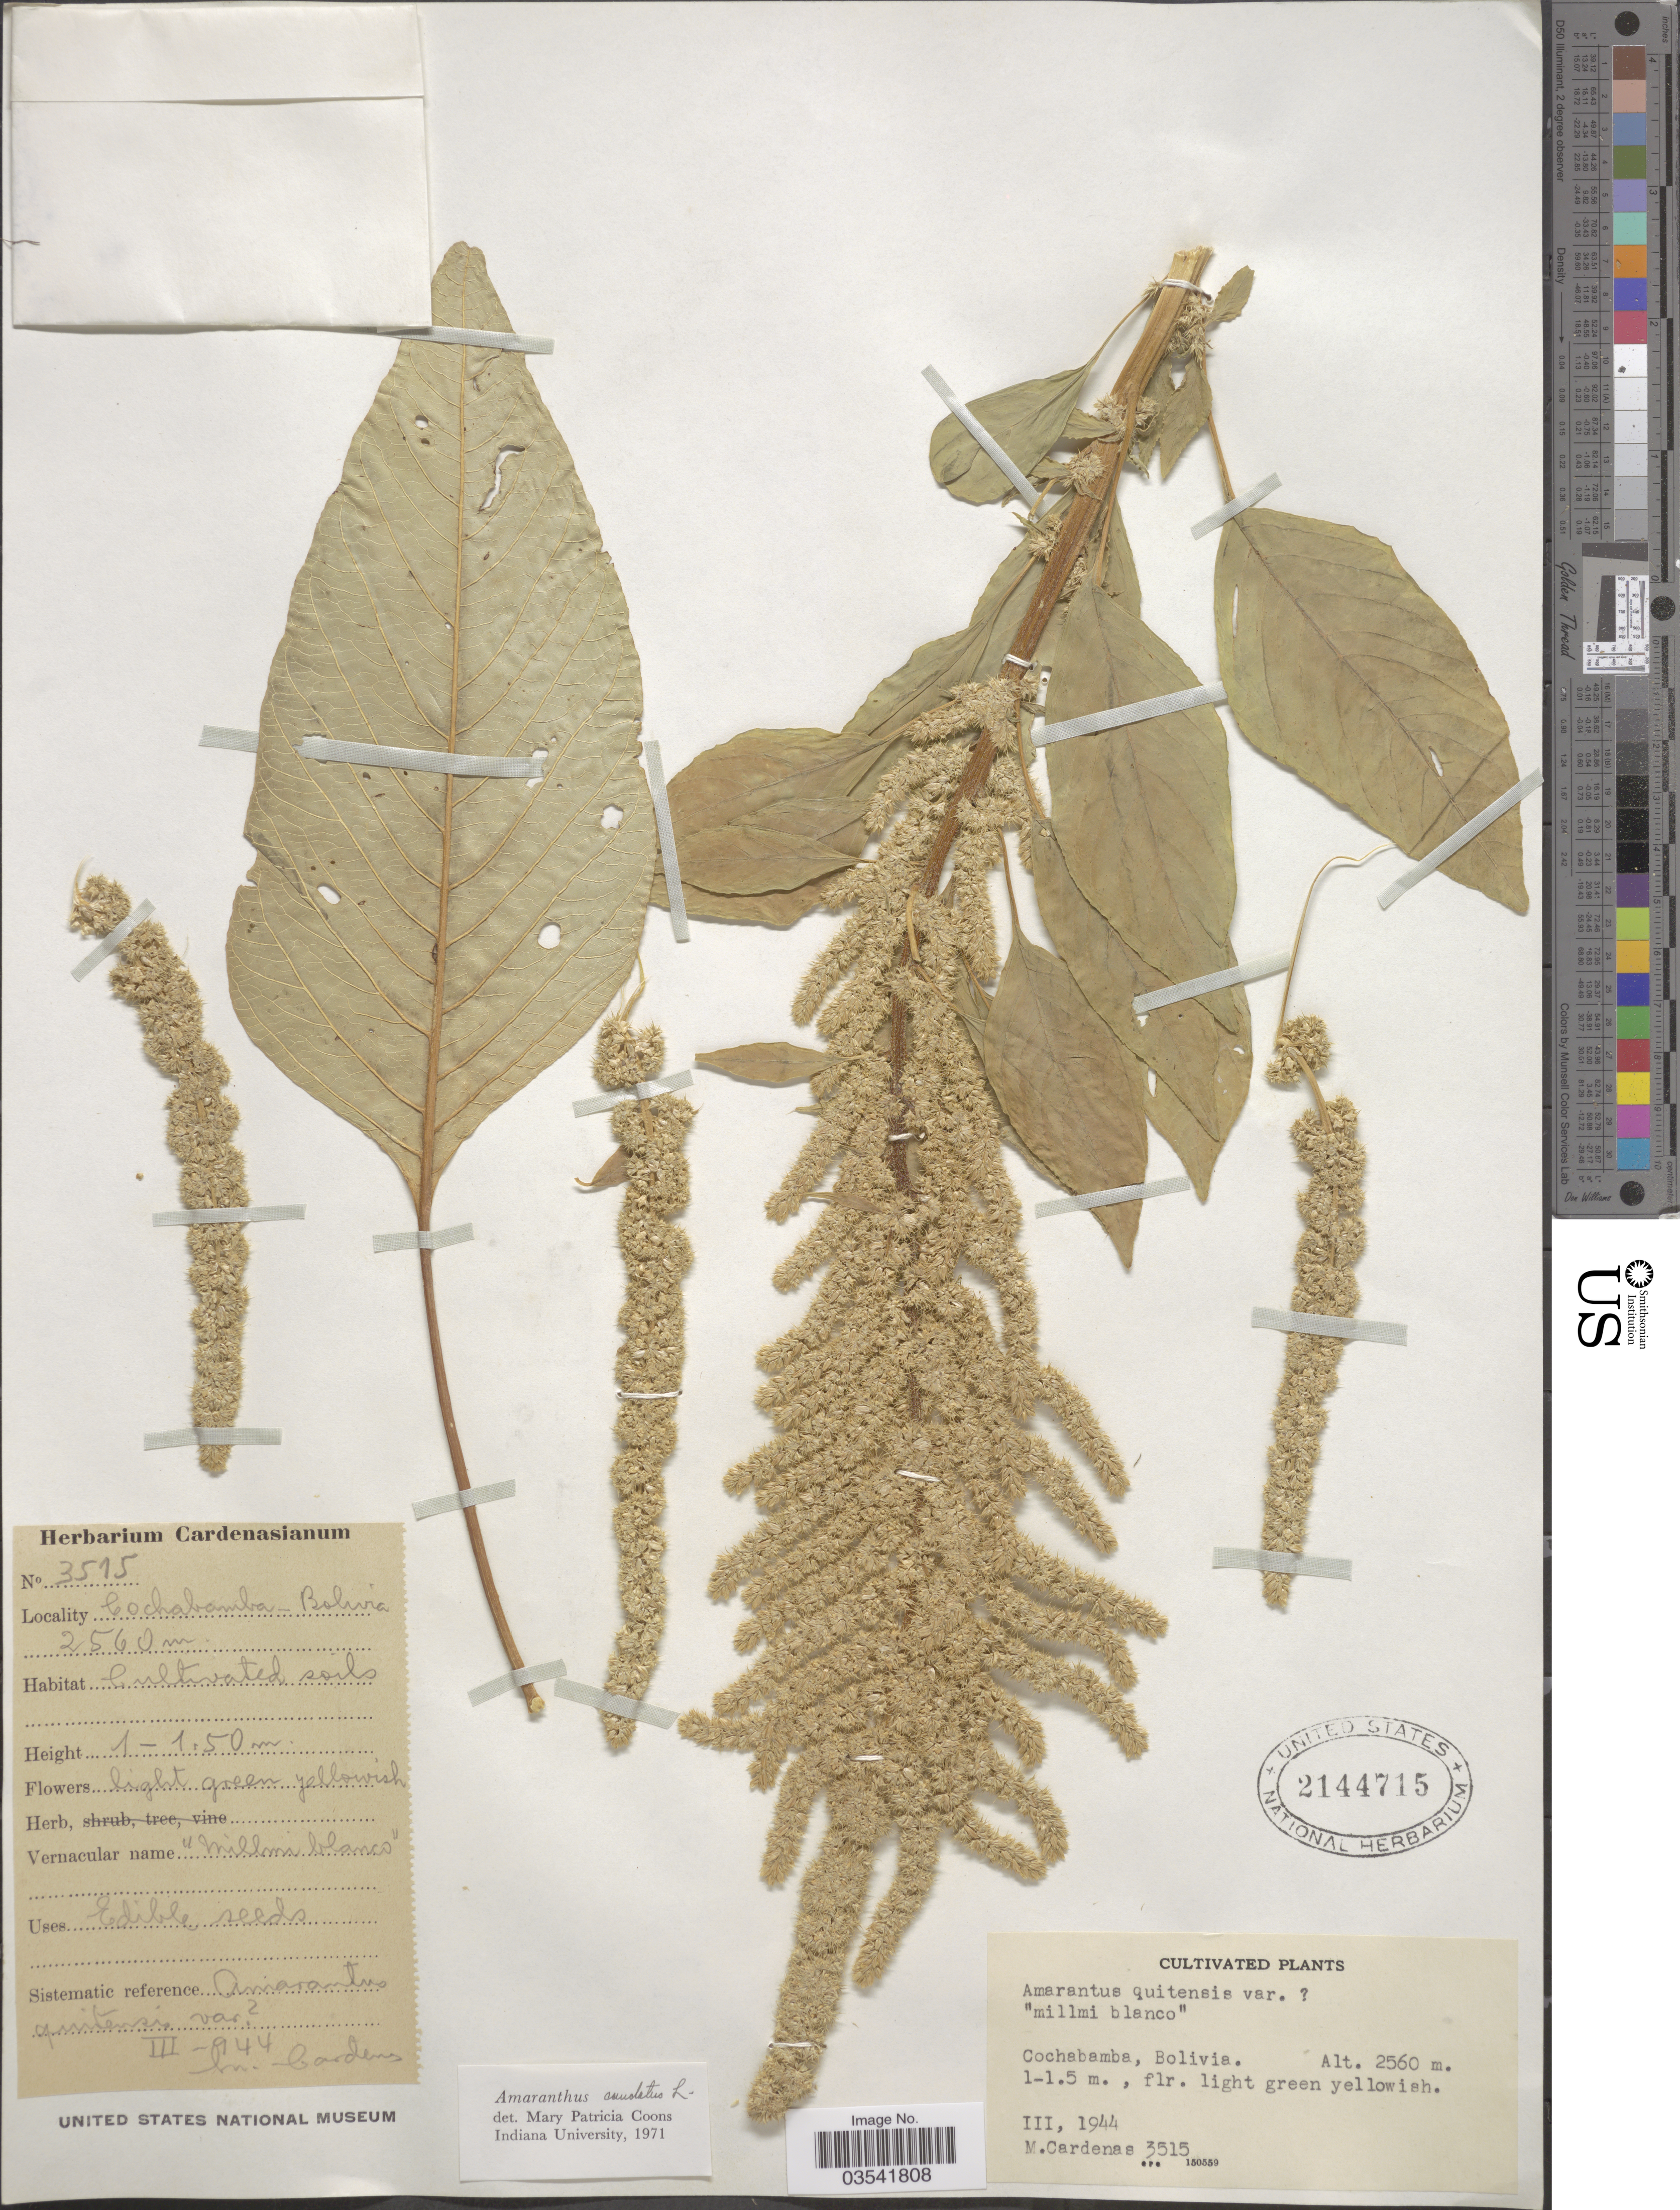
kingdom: Plantae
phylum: Tracheophyta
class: Magnoliopsida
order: Caryophyllales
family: Amaranthaceae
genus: Amaranthus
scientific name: Amaranthus caudatus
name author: L.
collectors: M. Cárdenas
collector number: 3515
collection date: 1944-03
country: Bolivia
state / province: Cochabamba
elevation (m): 2560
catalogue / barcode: US 2144715